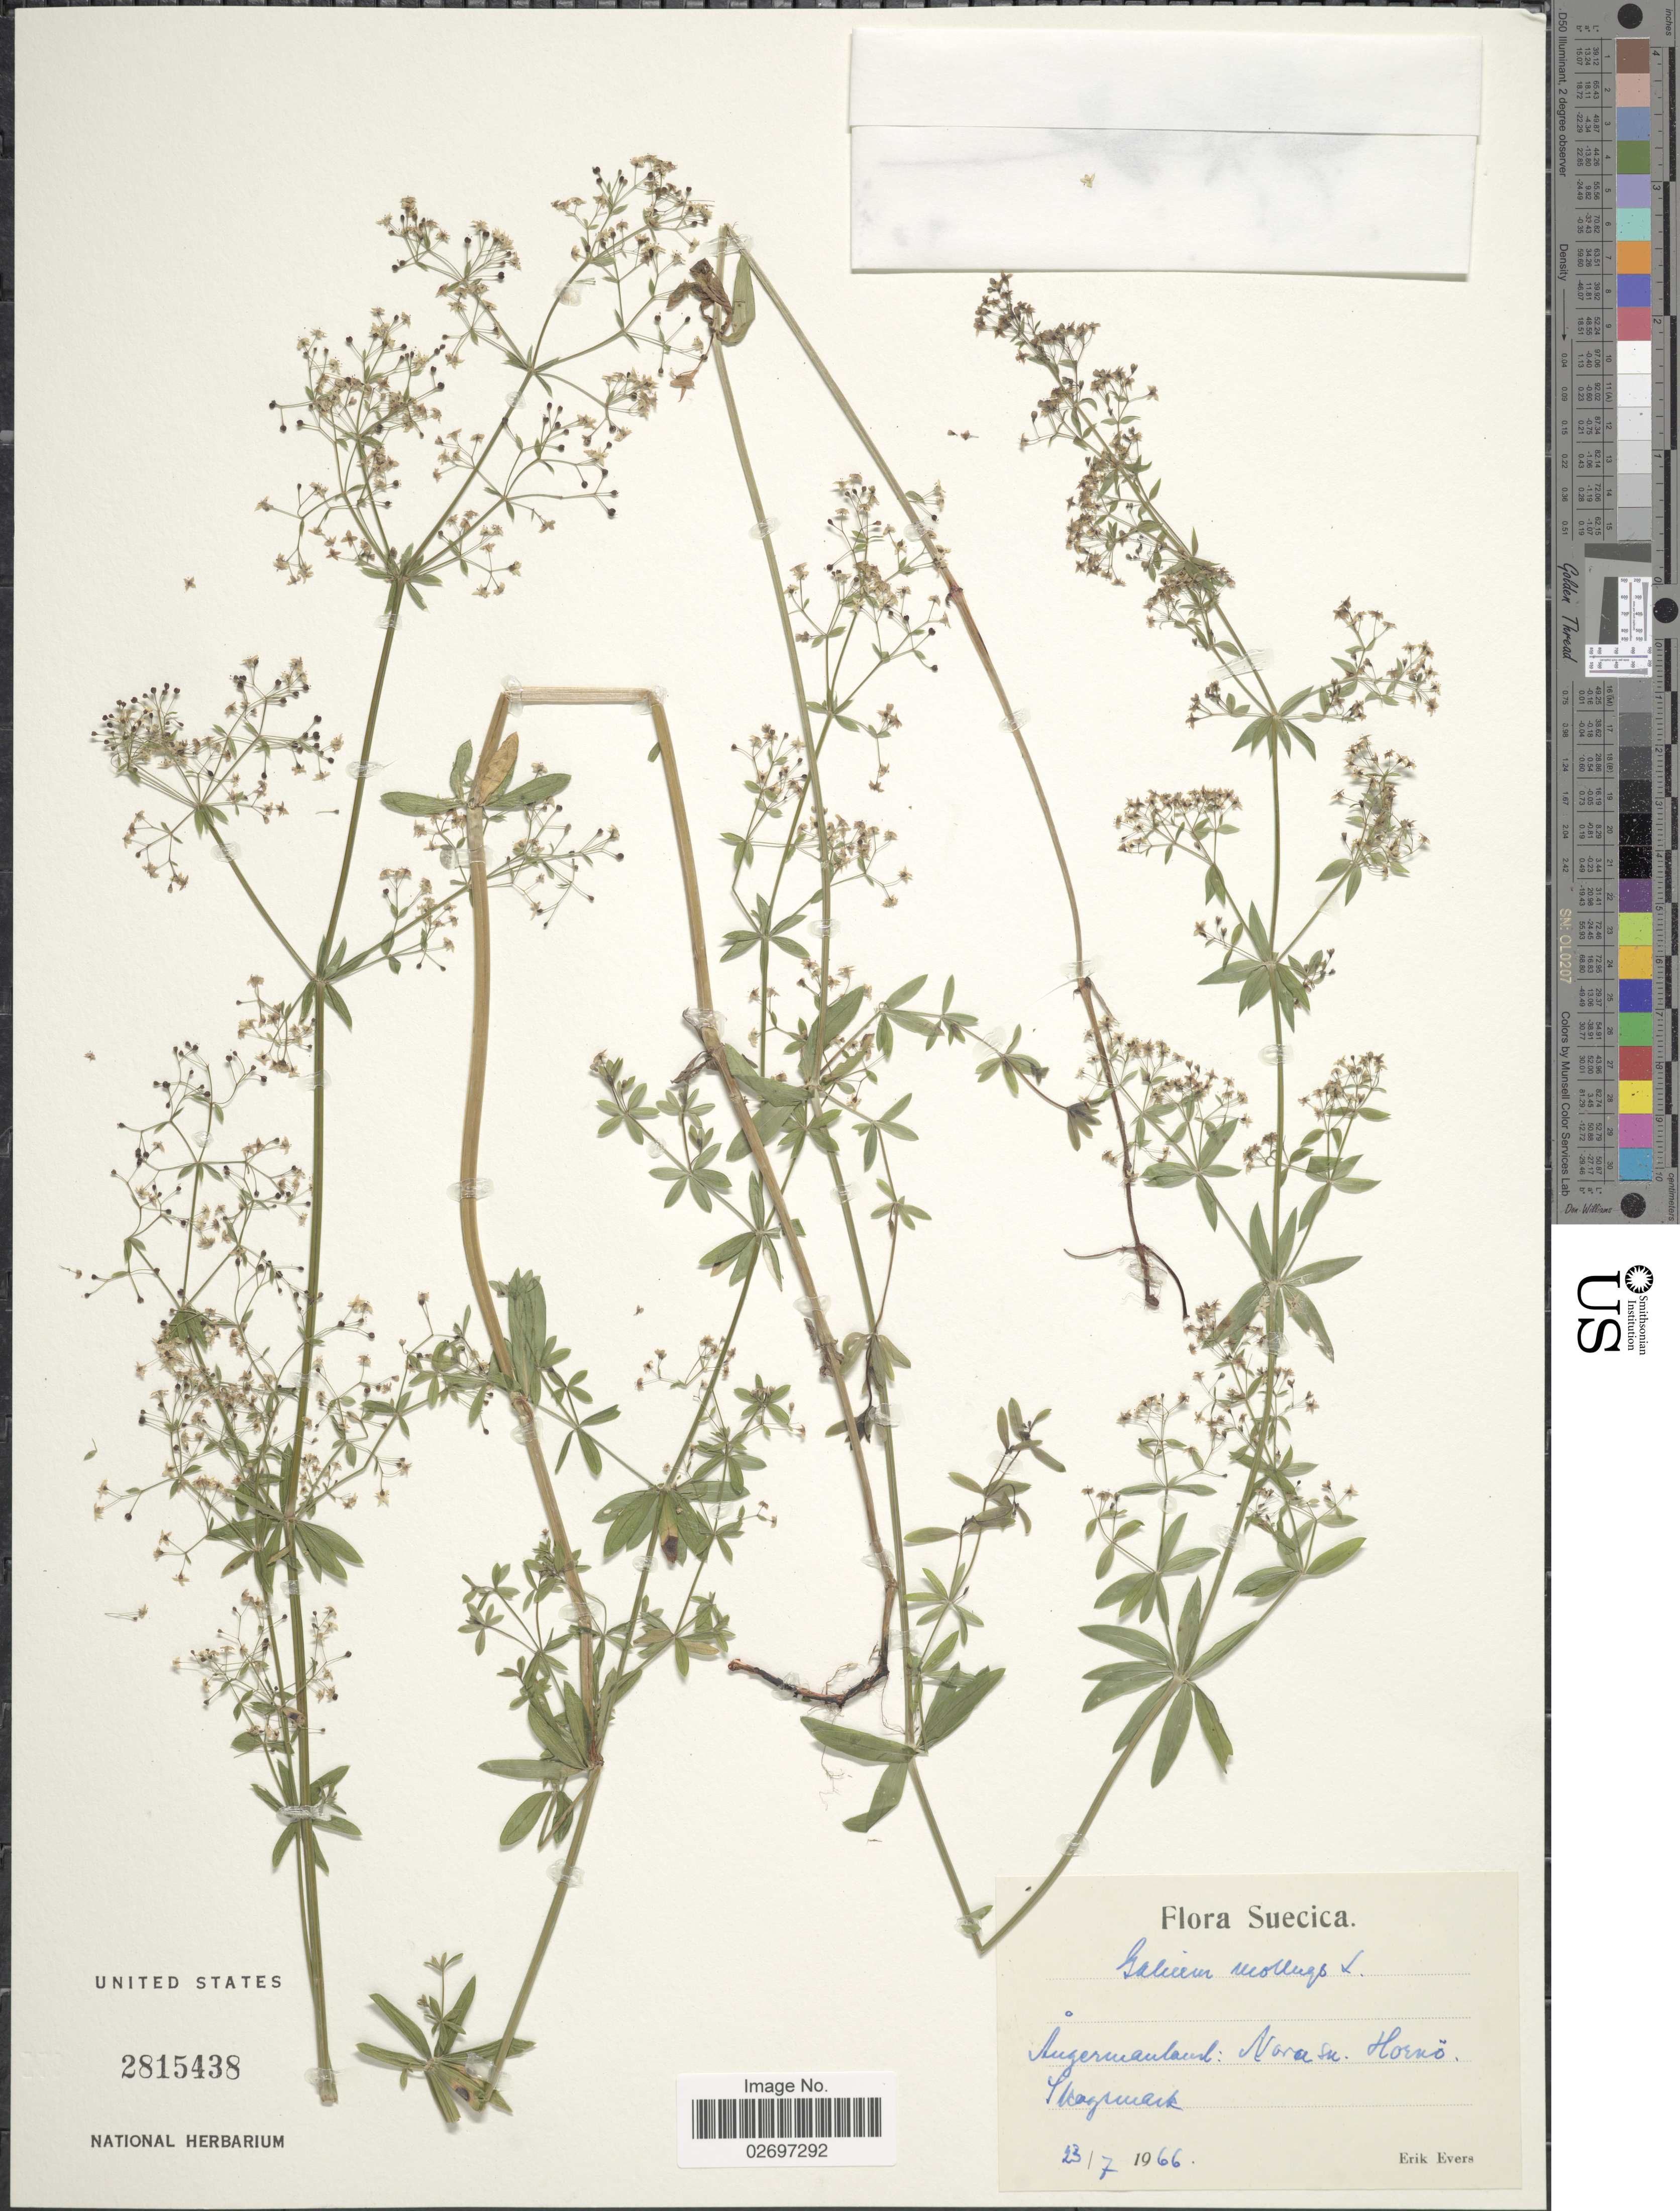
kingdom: Plantae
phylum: Tracheophyta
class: Magnoliopsida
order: Gentianales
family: Rubiaceae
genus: Galium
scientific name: Galium mollugo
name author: L.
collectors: E. Evers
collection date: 1966-07-23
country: Sweden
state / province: Vasterbotten / Vasternorrland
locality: Angermanland: Nora sn. Horno. skogsmark.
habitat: skogsmark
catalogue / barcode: US 2815438